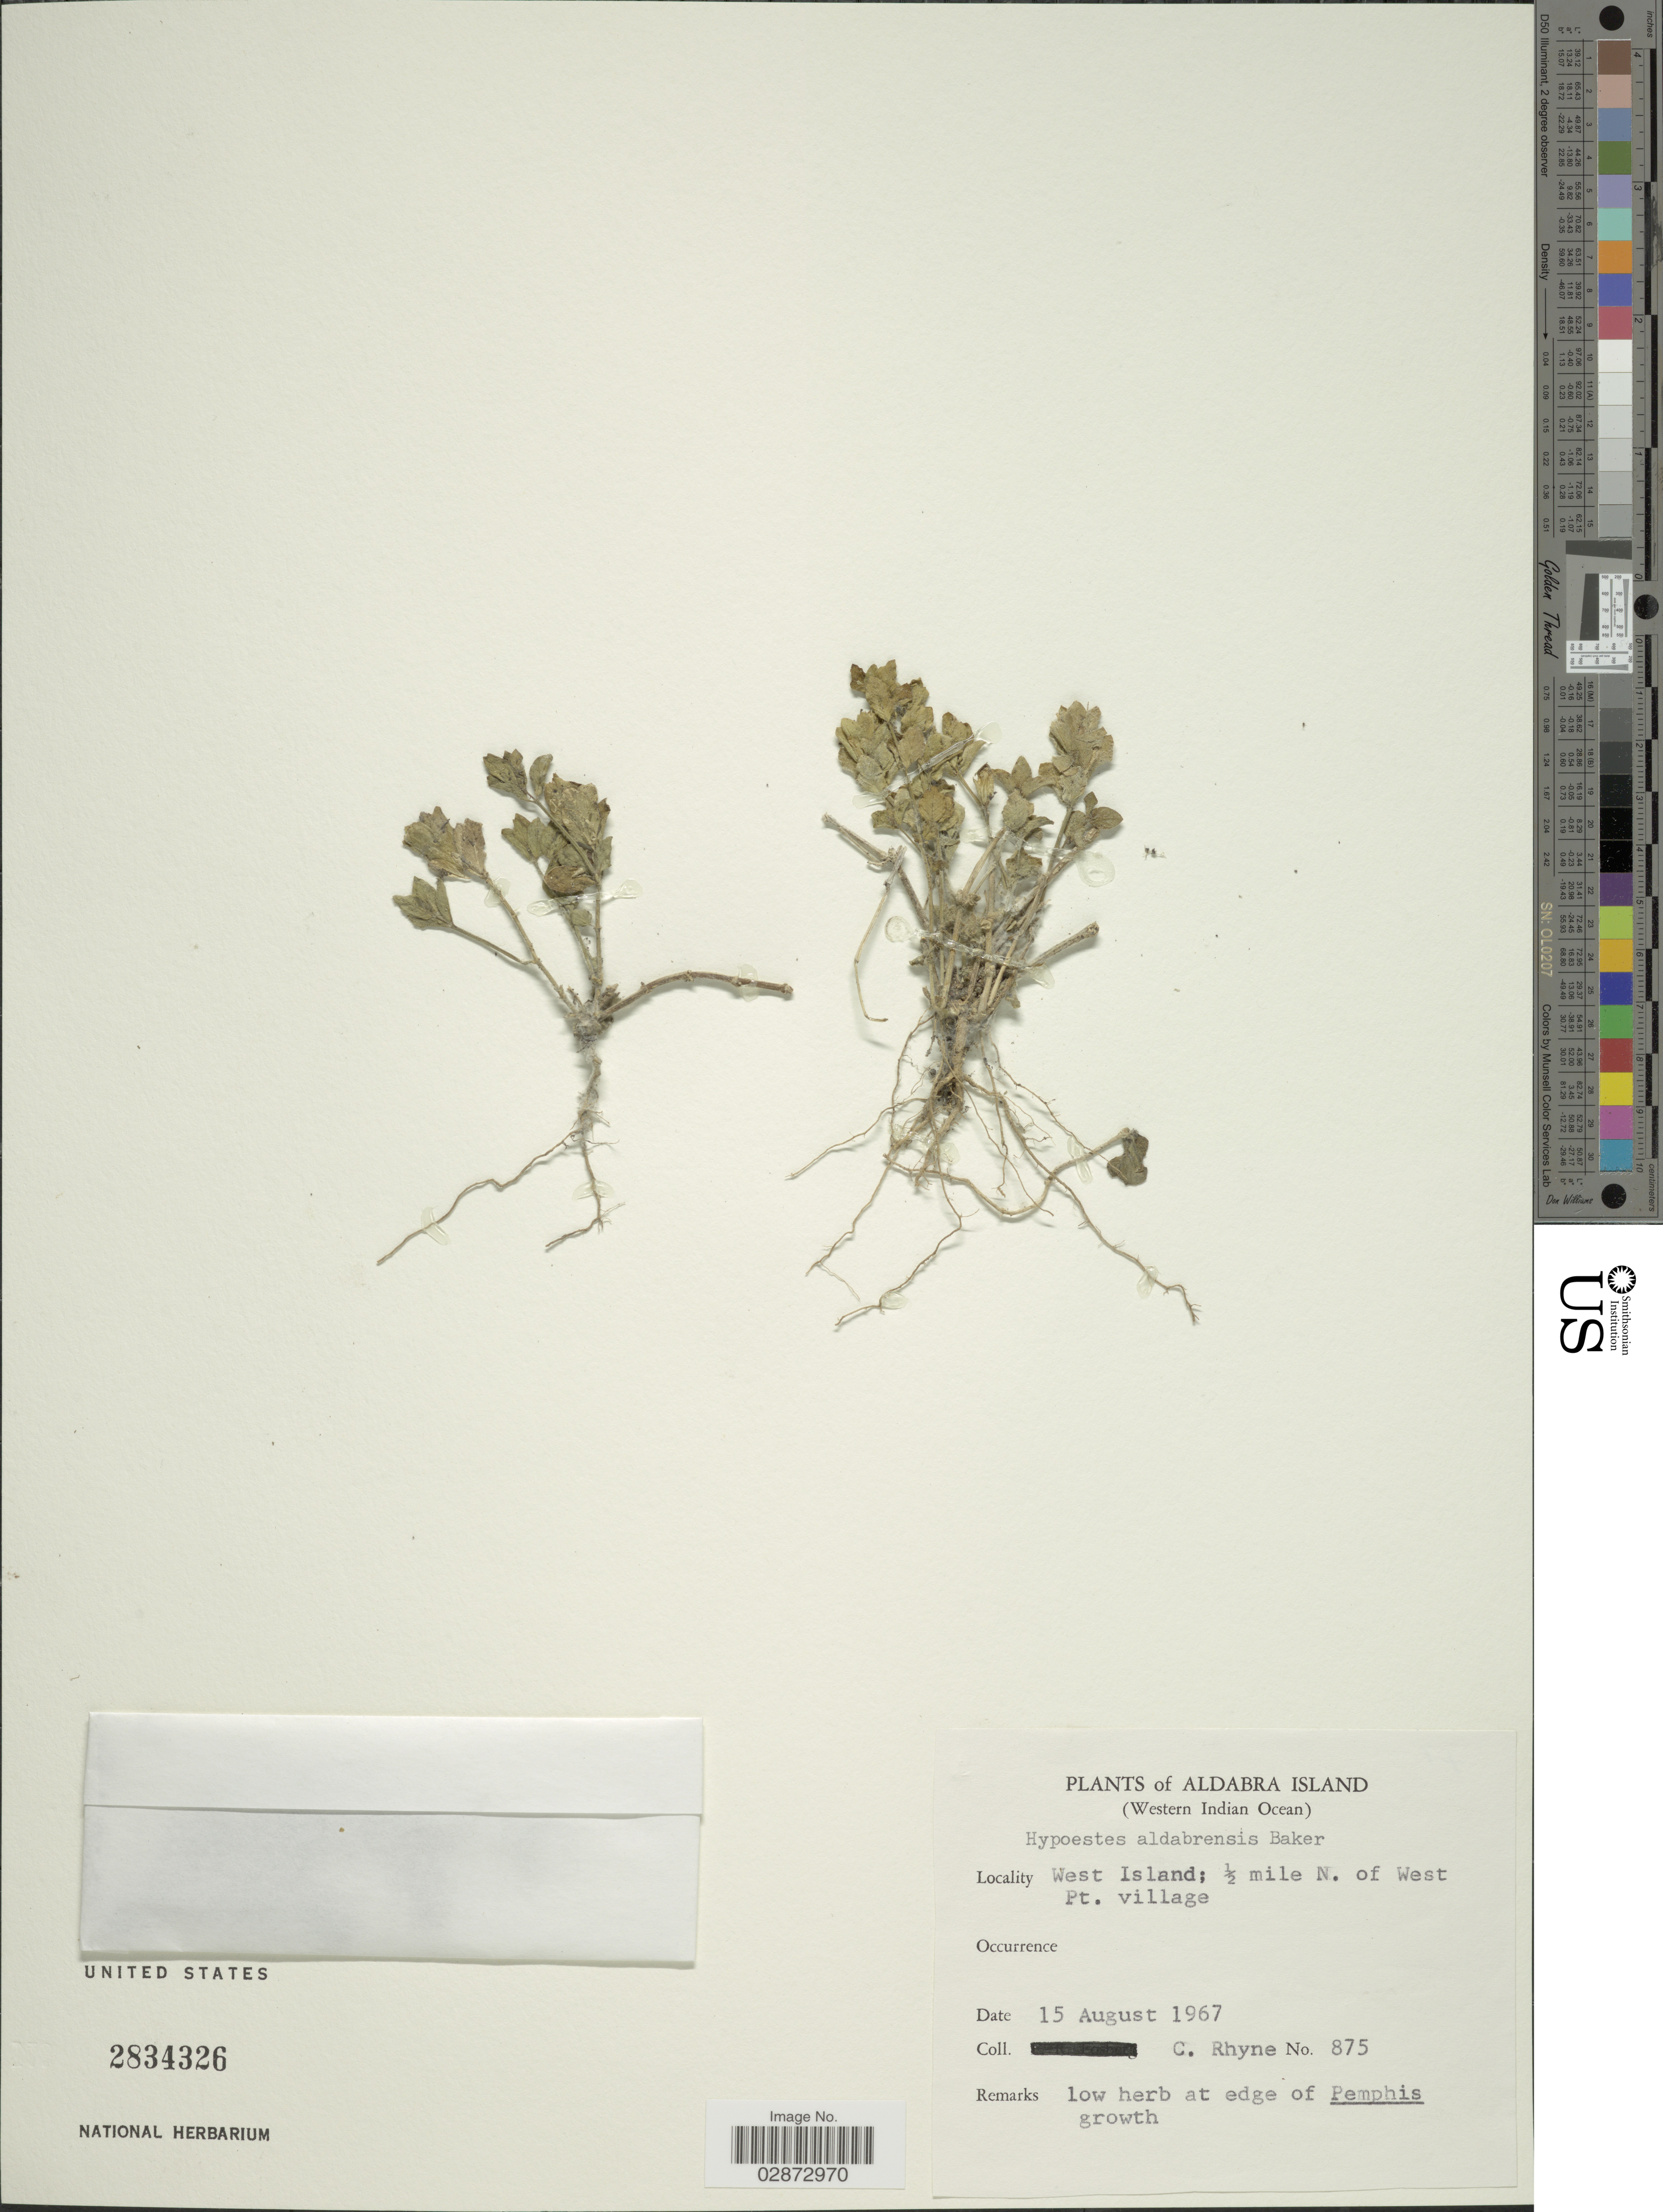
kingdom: Plantae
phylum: Tracheophyta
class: Magnoliopsida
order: Lamiales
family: Acanthaceae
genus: Hypoestes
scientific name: Hypoestes aldabrensis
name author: Baker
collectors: C. Rhyne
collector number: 875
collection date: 1967-08-15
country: Seychelles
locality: Aldabra Island (Western Indian Ocean). West Island; ½ mile N. of West Pt. Village.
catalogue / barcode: US 2834326